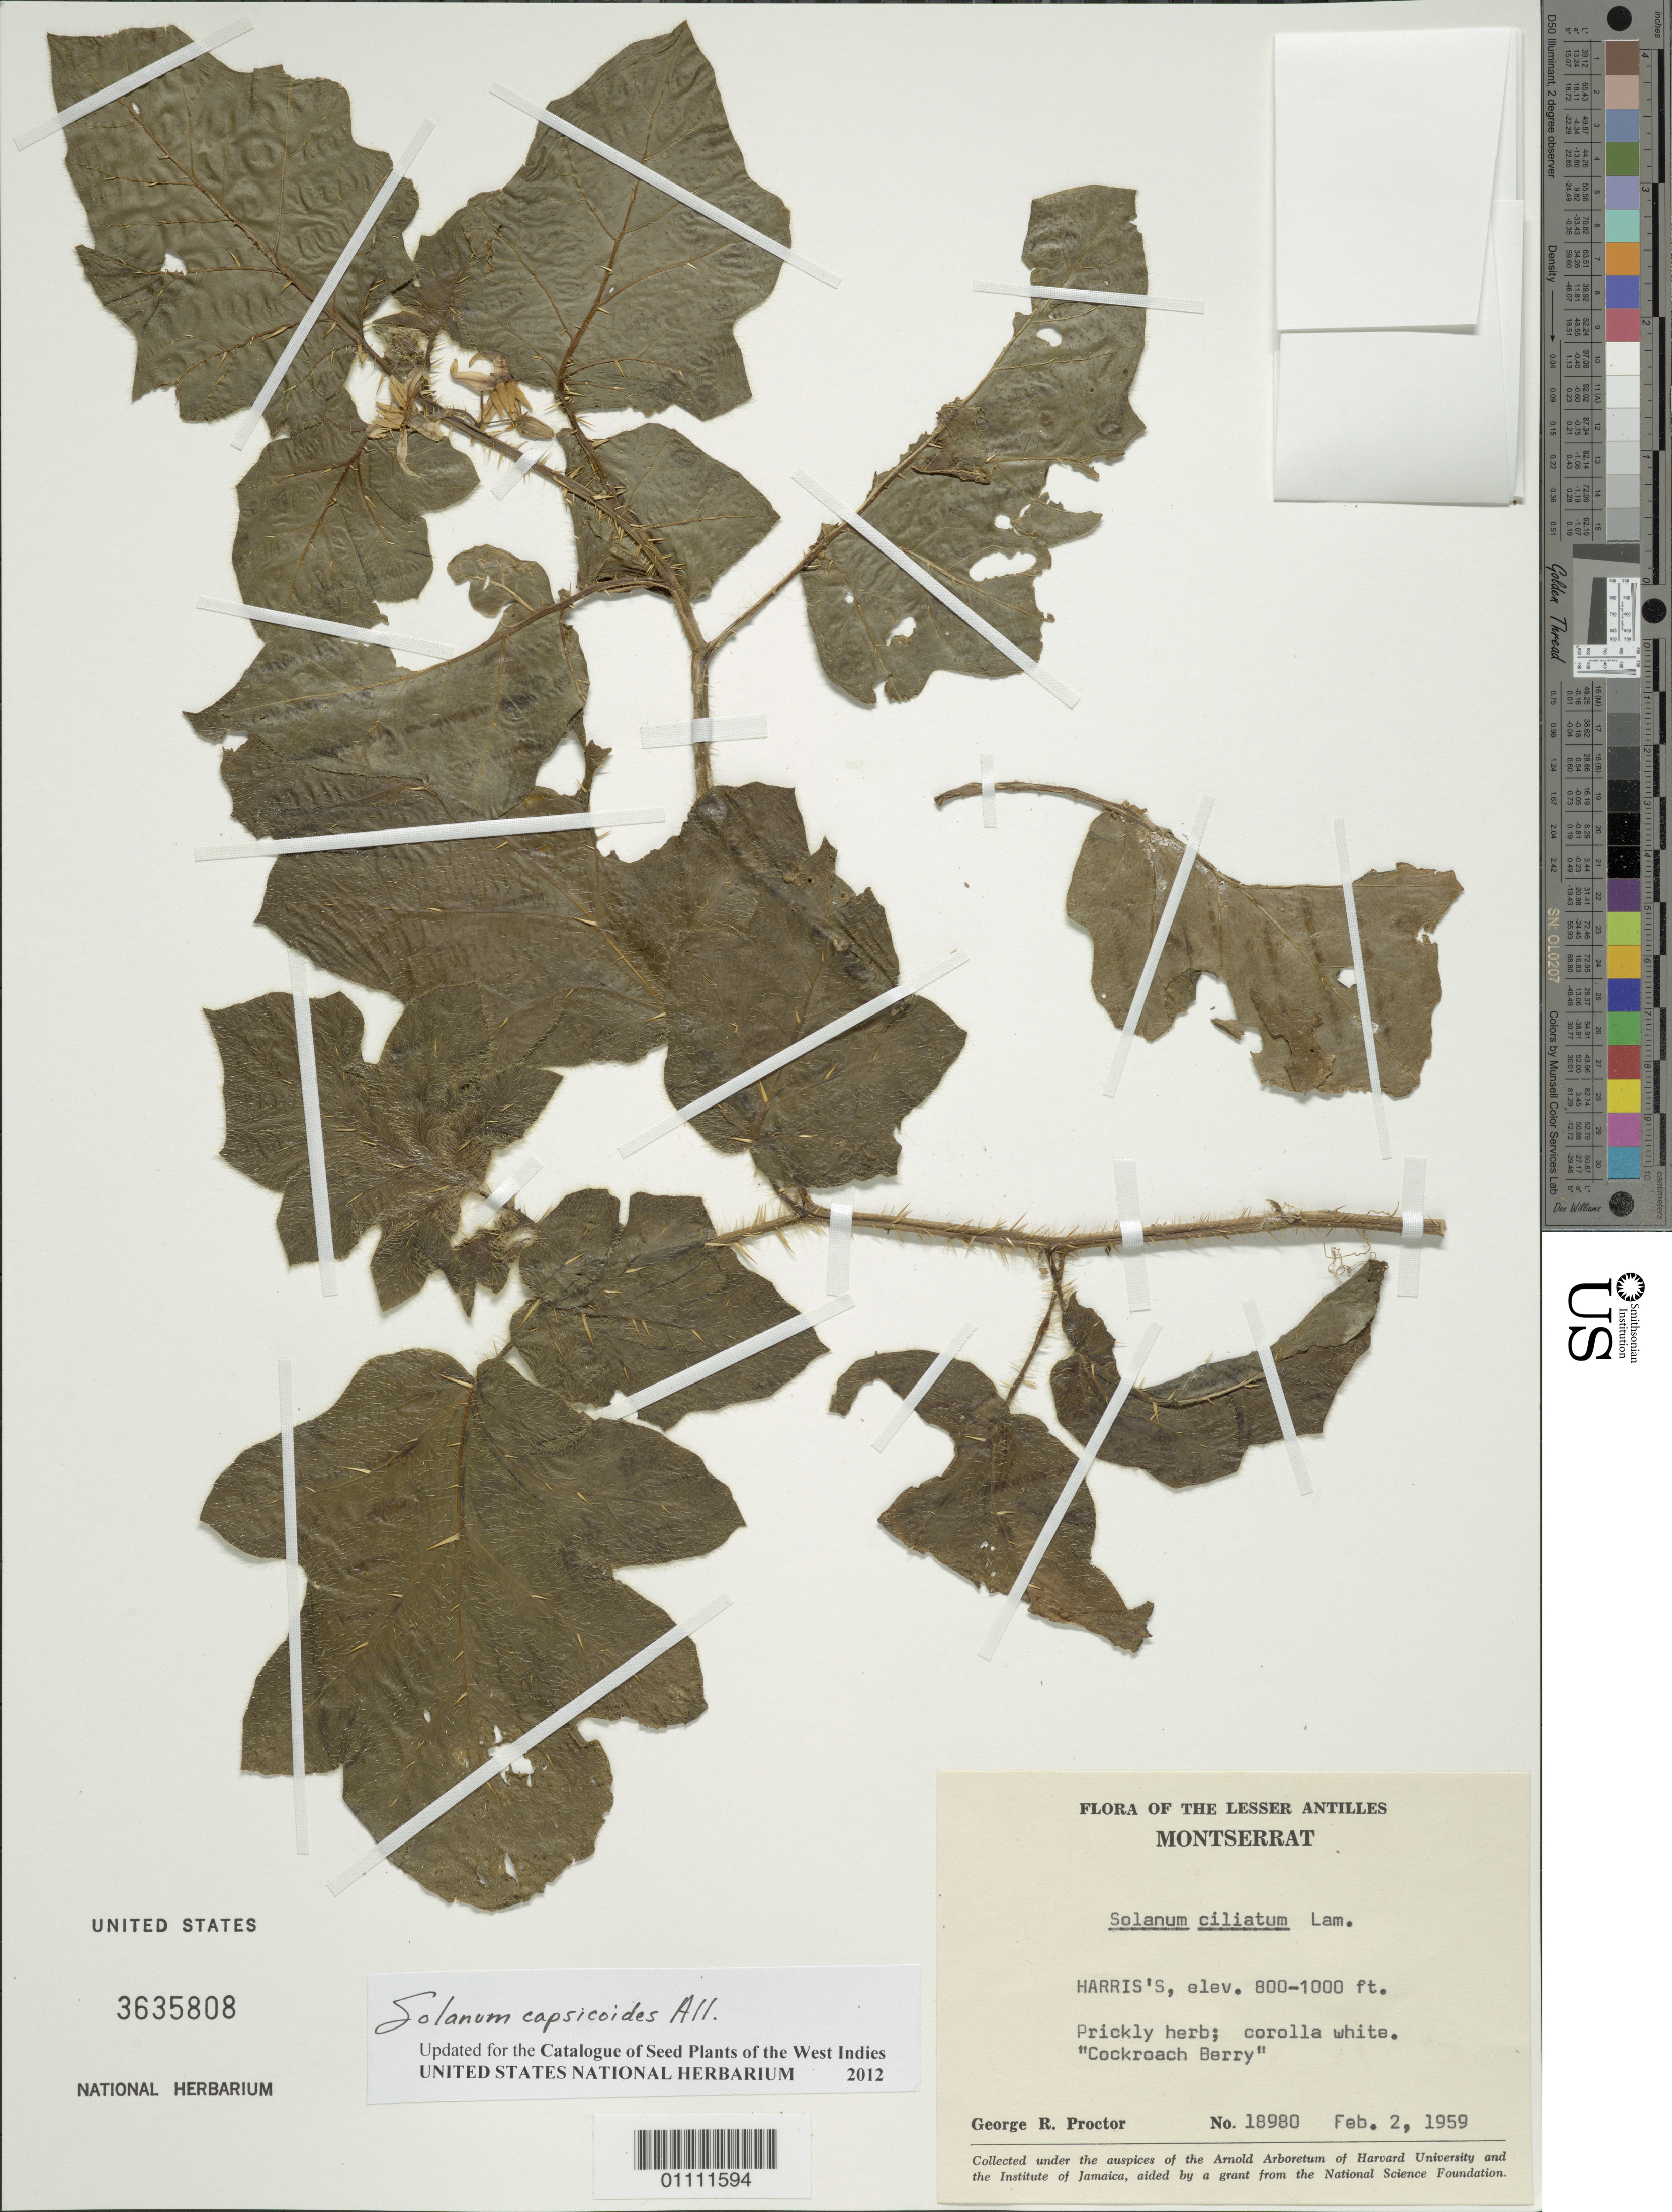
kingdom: Plantae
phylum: Tracheophyta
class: Magnoliopsida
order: Solanales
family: Solanaceae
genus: Solanum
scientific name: Solanum capsicoides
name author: All.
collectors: G. R. Proctor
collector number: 18980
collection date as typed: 02 Feb 1959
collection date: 1959-02-02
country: Montserrat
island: Montserrat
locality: Harris's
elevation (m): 244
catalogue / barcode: US 3635808